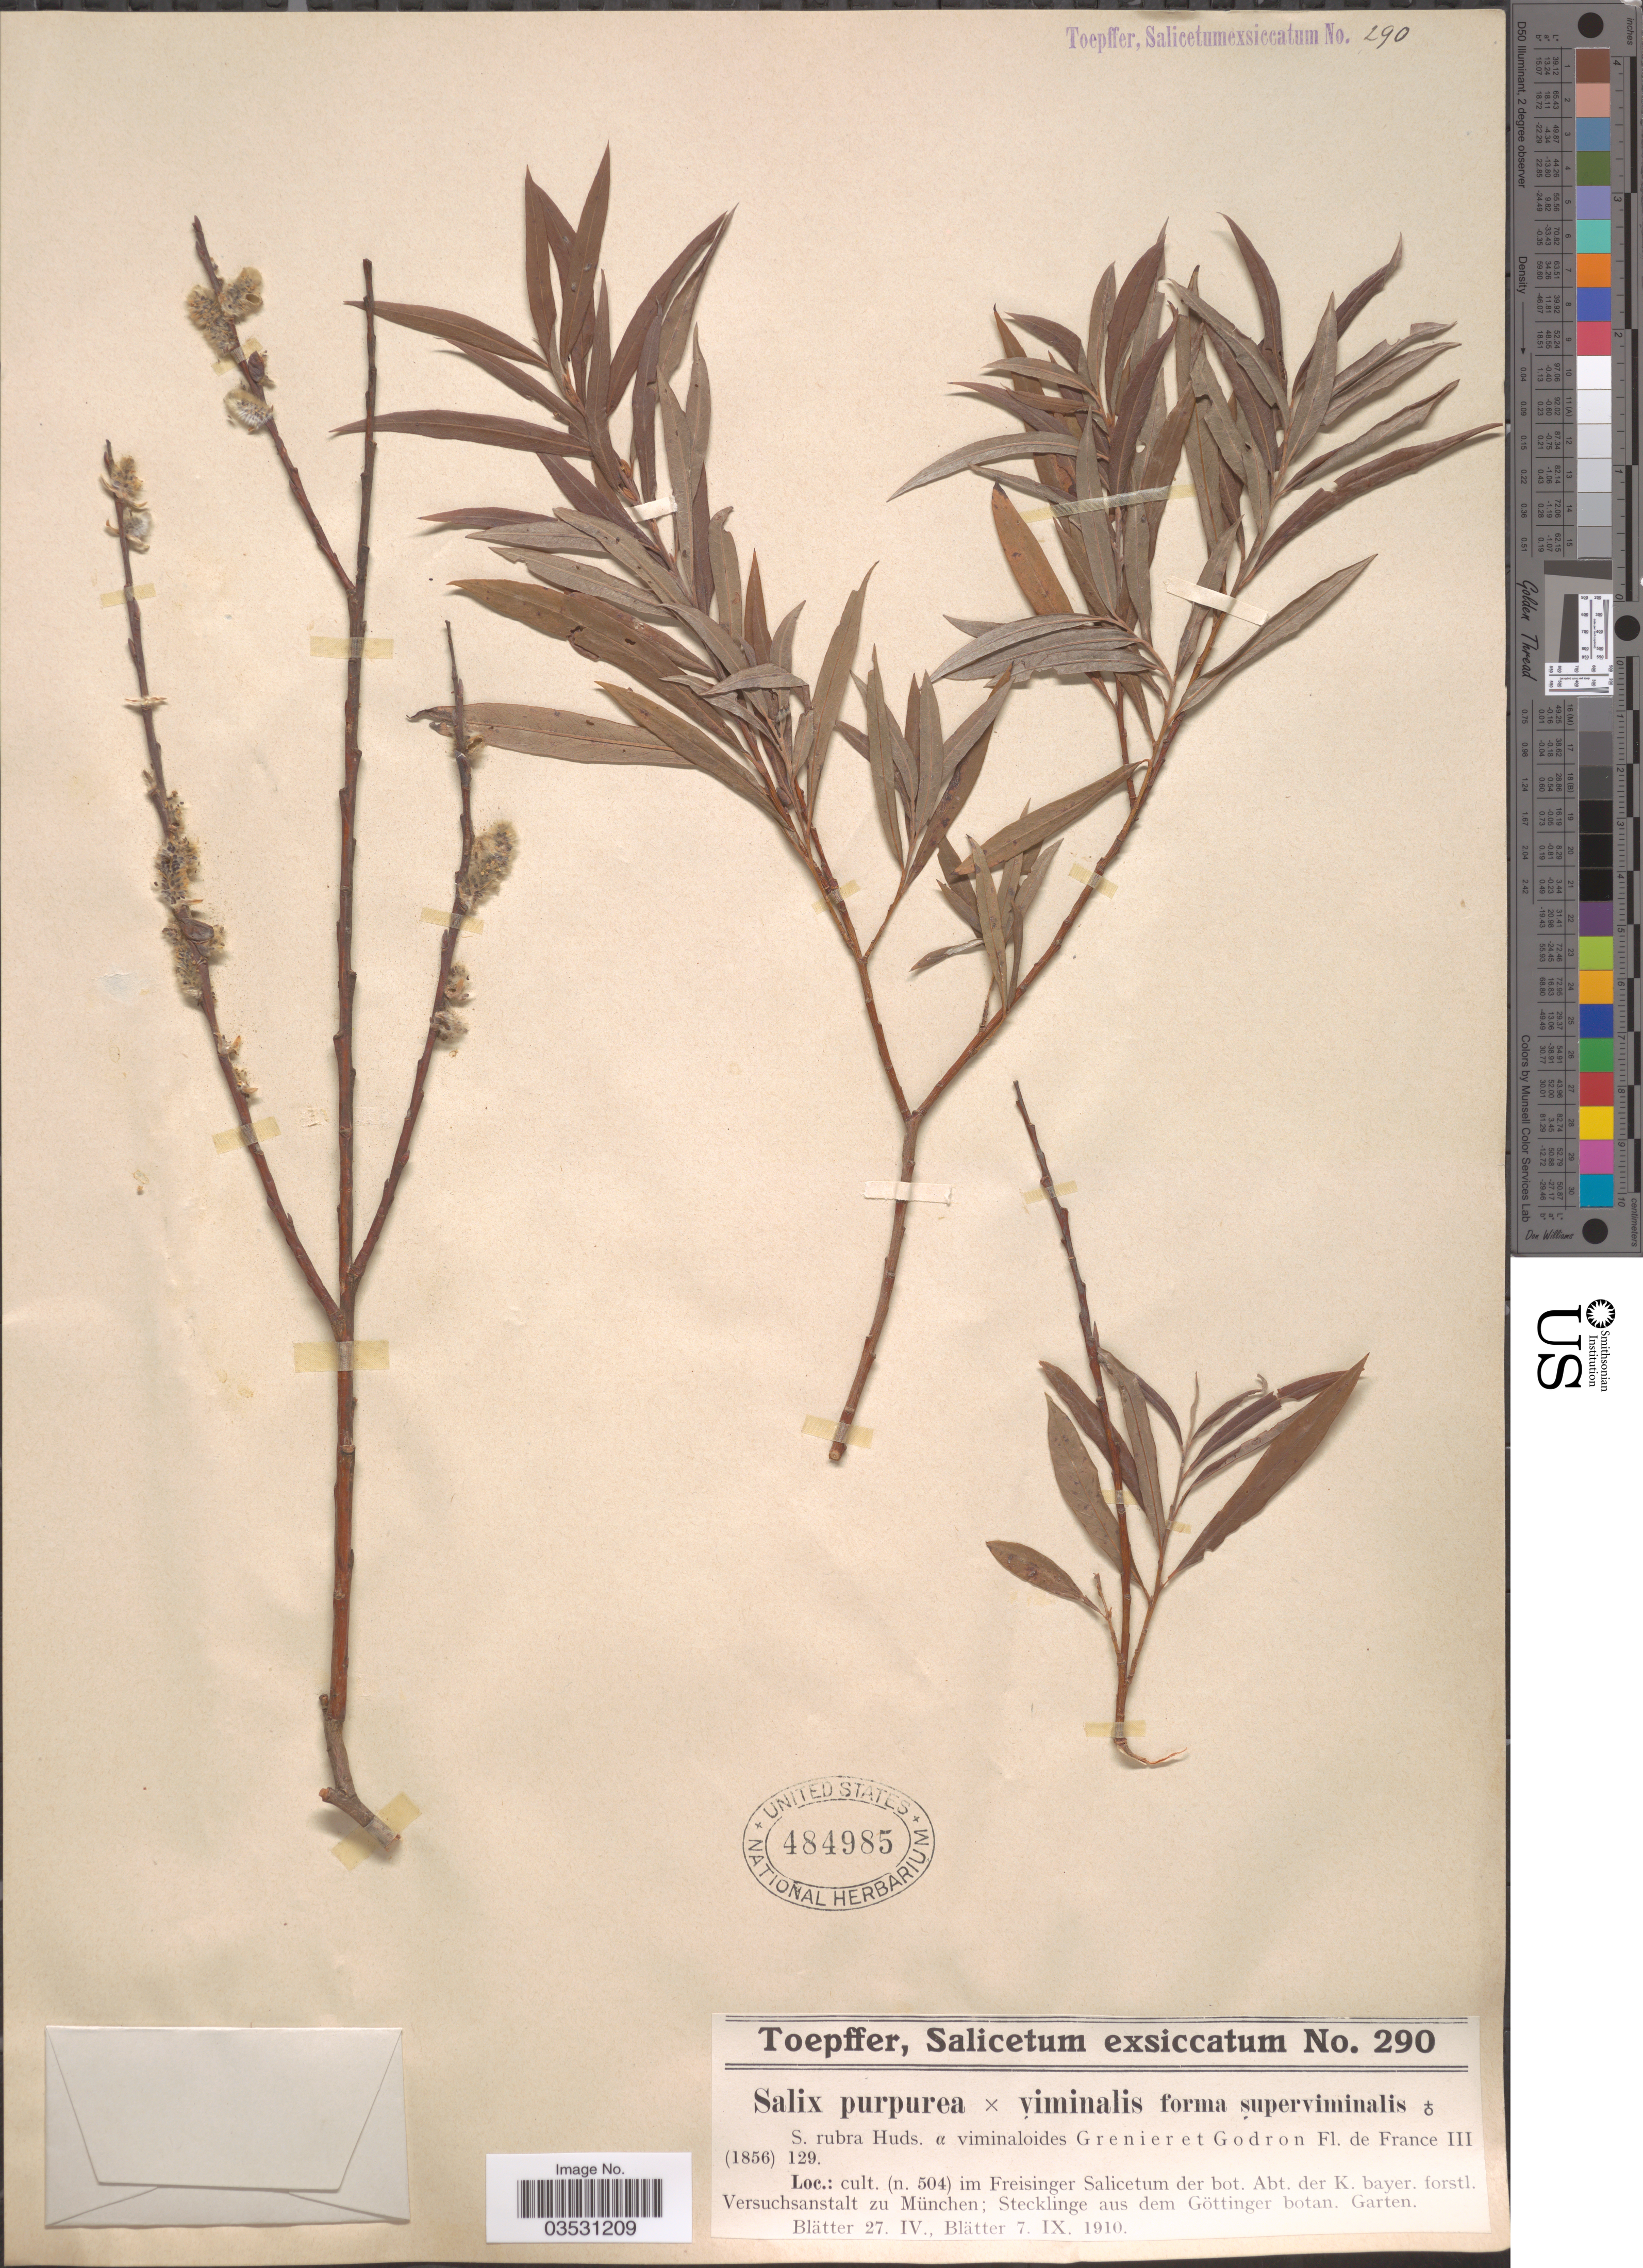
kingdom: Plantae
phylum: Tracheophyta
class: Magnoliopsida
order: Malpighiales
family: Salicaceae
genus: Salix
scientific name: Salix purpurea x S. viminalis f. superviminalis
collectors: A. Toepffer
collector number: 290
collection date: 1910-04-27/1910-09-07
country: Germany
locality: Cult. (n. 504) im Freisinger Salicetum der bot. Abt. der K. bayer. forstl. Versuchsanstalt zu München; Stecklinge aus dem Göttinger botan. Garten.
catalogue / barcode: US 484985